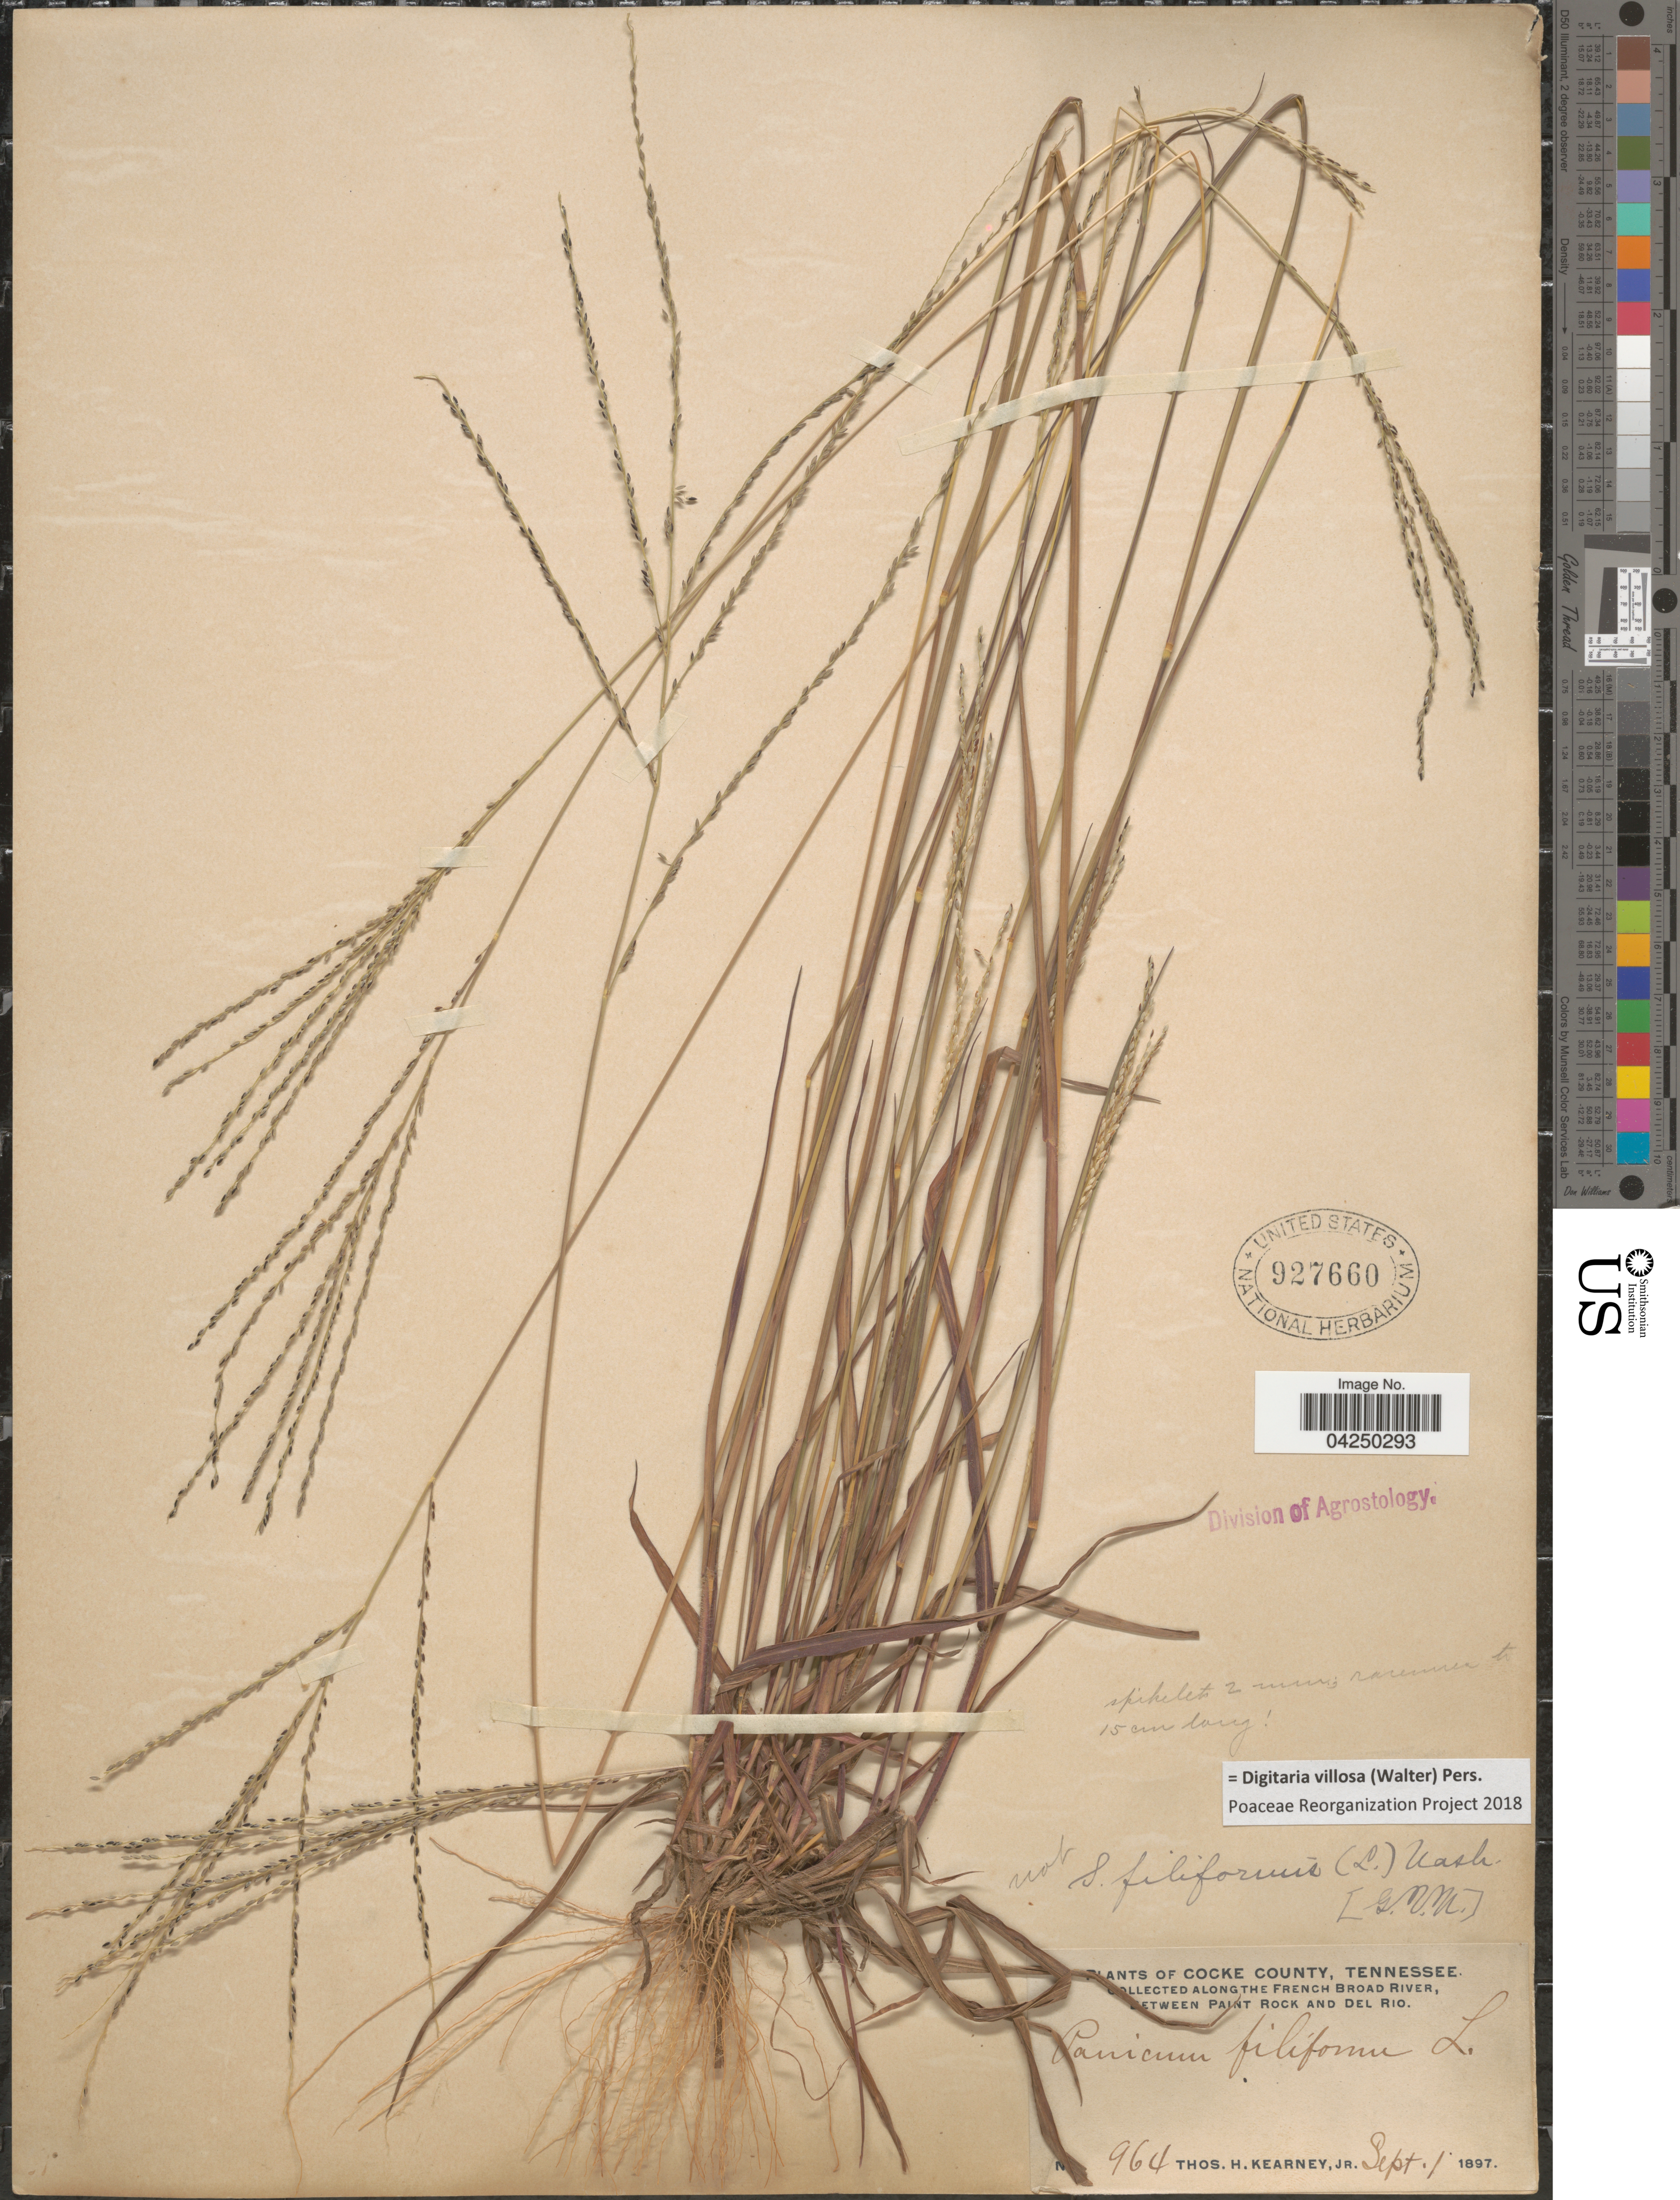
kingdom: Plantae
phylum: Tracheophyta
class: Liliopsida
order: Poales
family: Poaceae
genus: Digitaria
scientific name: Digitaria villosa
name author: (Walter) Pers.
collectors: T. H. Kearney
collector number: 964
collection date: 1897-09-01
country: United States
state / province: Tennessee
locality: Cocke County. Along the French Broad River, Between Paint Rock and Del Rio.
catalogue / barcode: US 927660